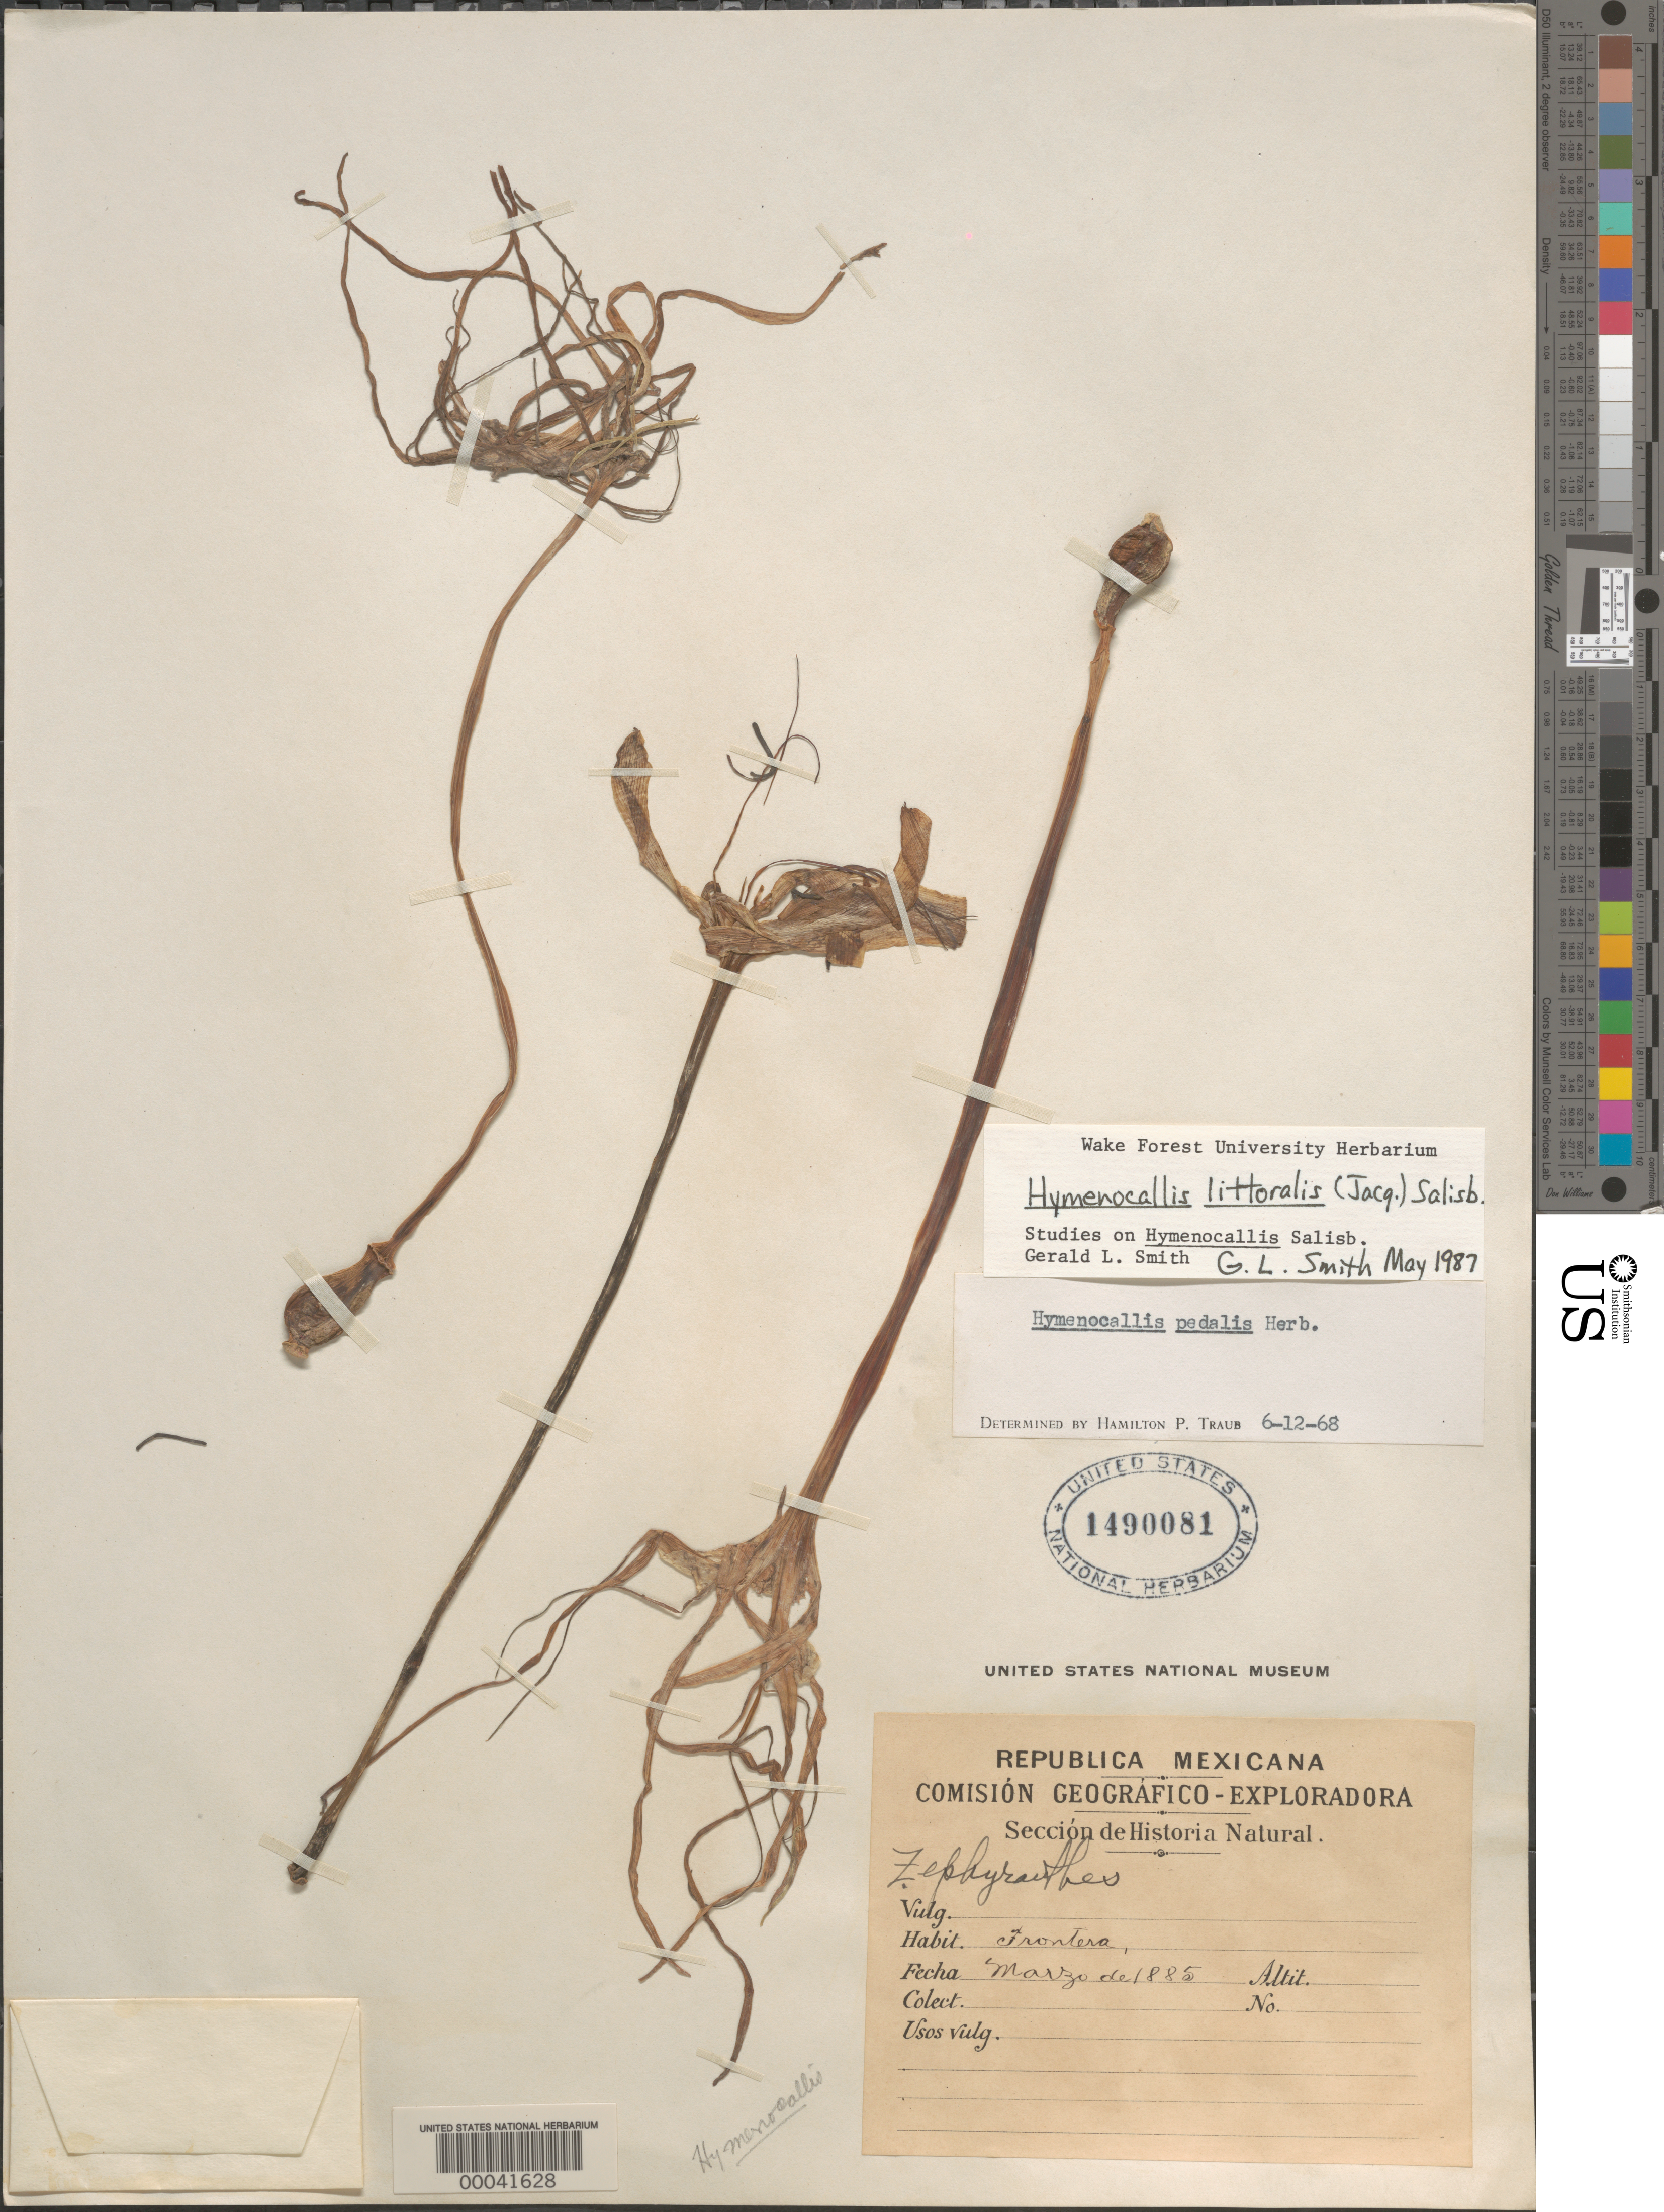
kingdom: Plantae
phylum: Tracheophyta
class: Liliopsida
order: Asparagales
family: Amaryllidaceae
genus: Hymenocallis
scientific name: Hymenocallis littoralis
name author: (Jacq.) Salisb.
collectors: Com. Geografico-Exploradora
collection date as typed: Mar 1885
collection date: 1885-03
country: Mexico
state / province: Chihuahua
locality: Frontera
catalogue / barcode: US 1490081